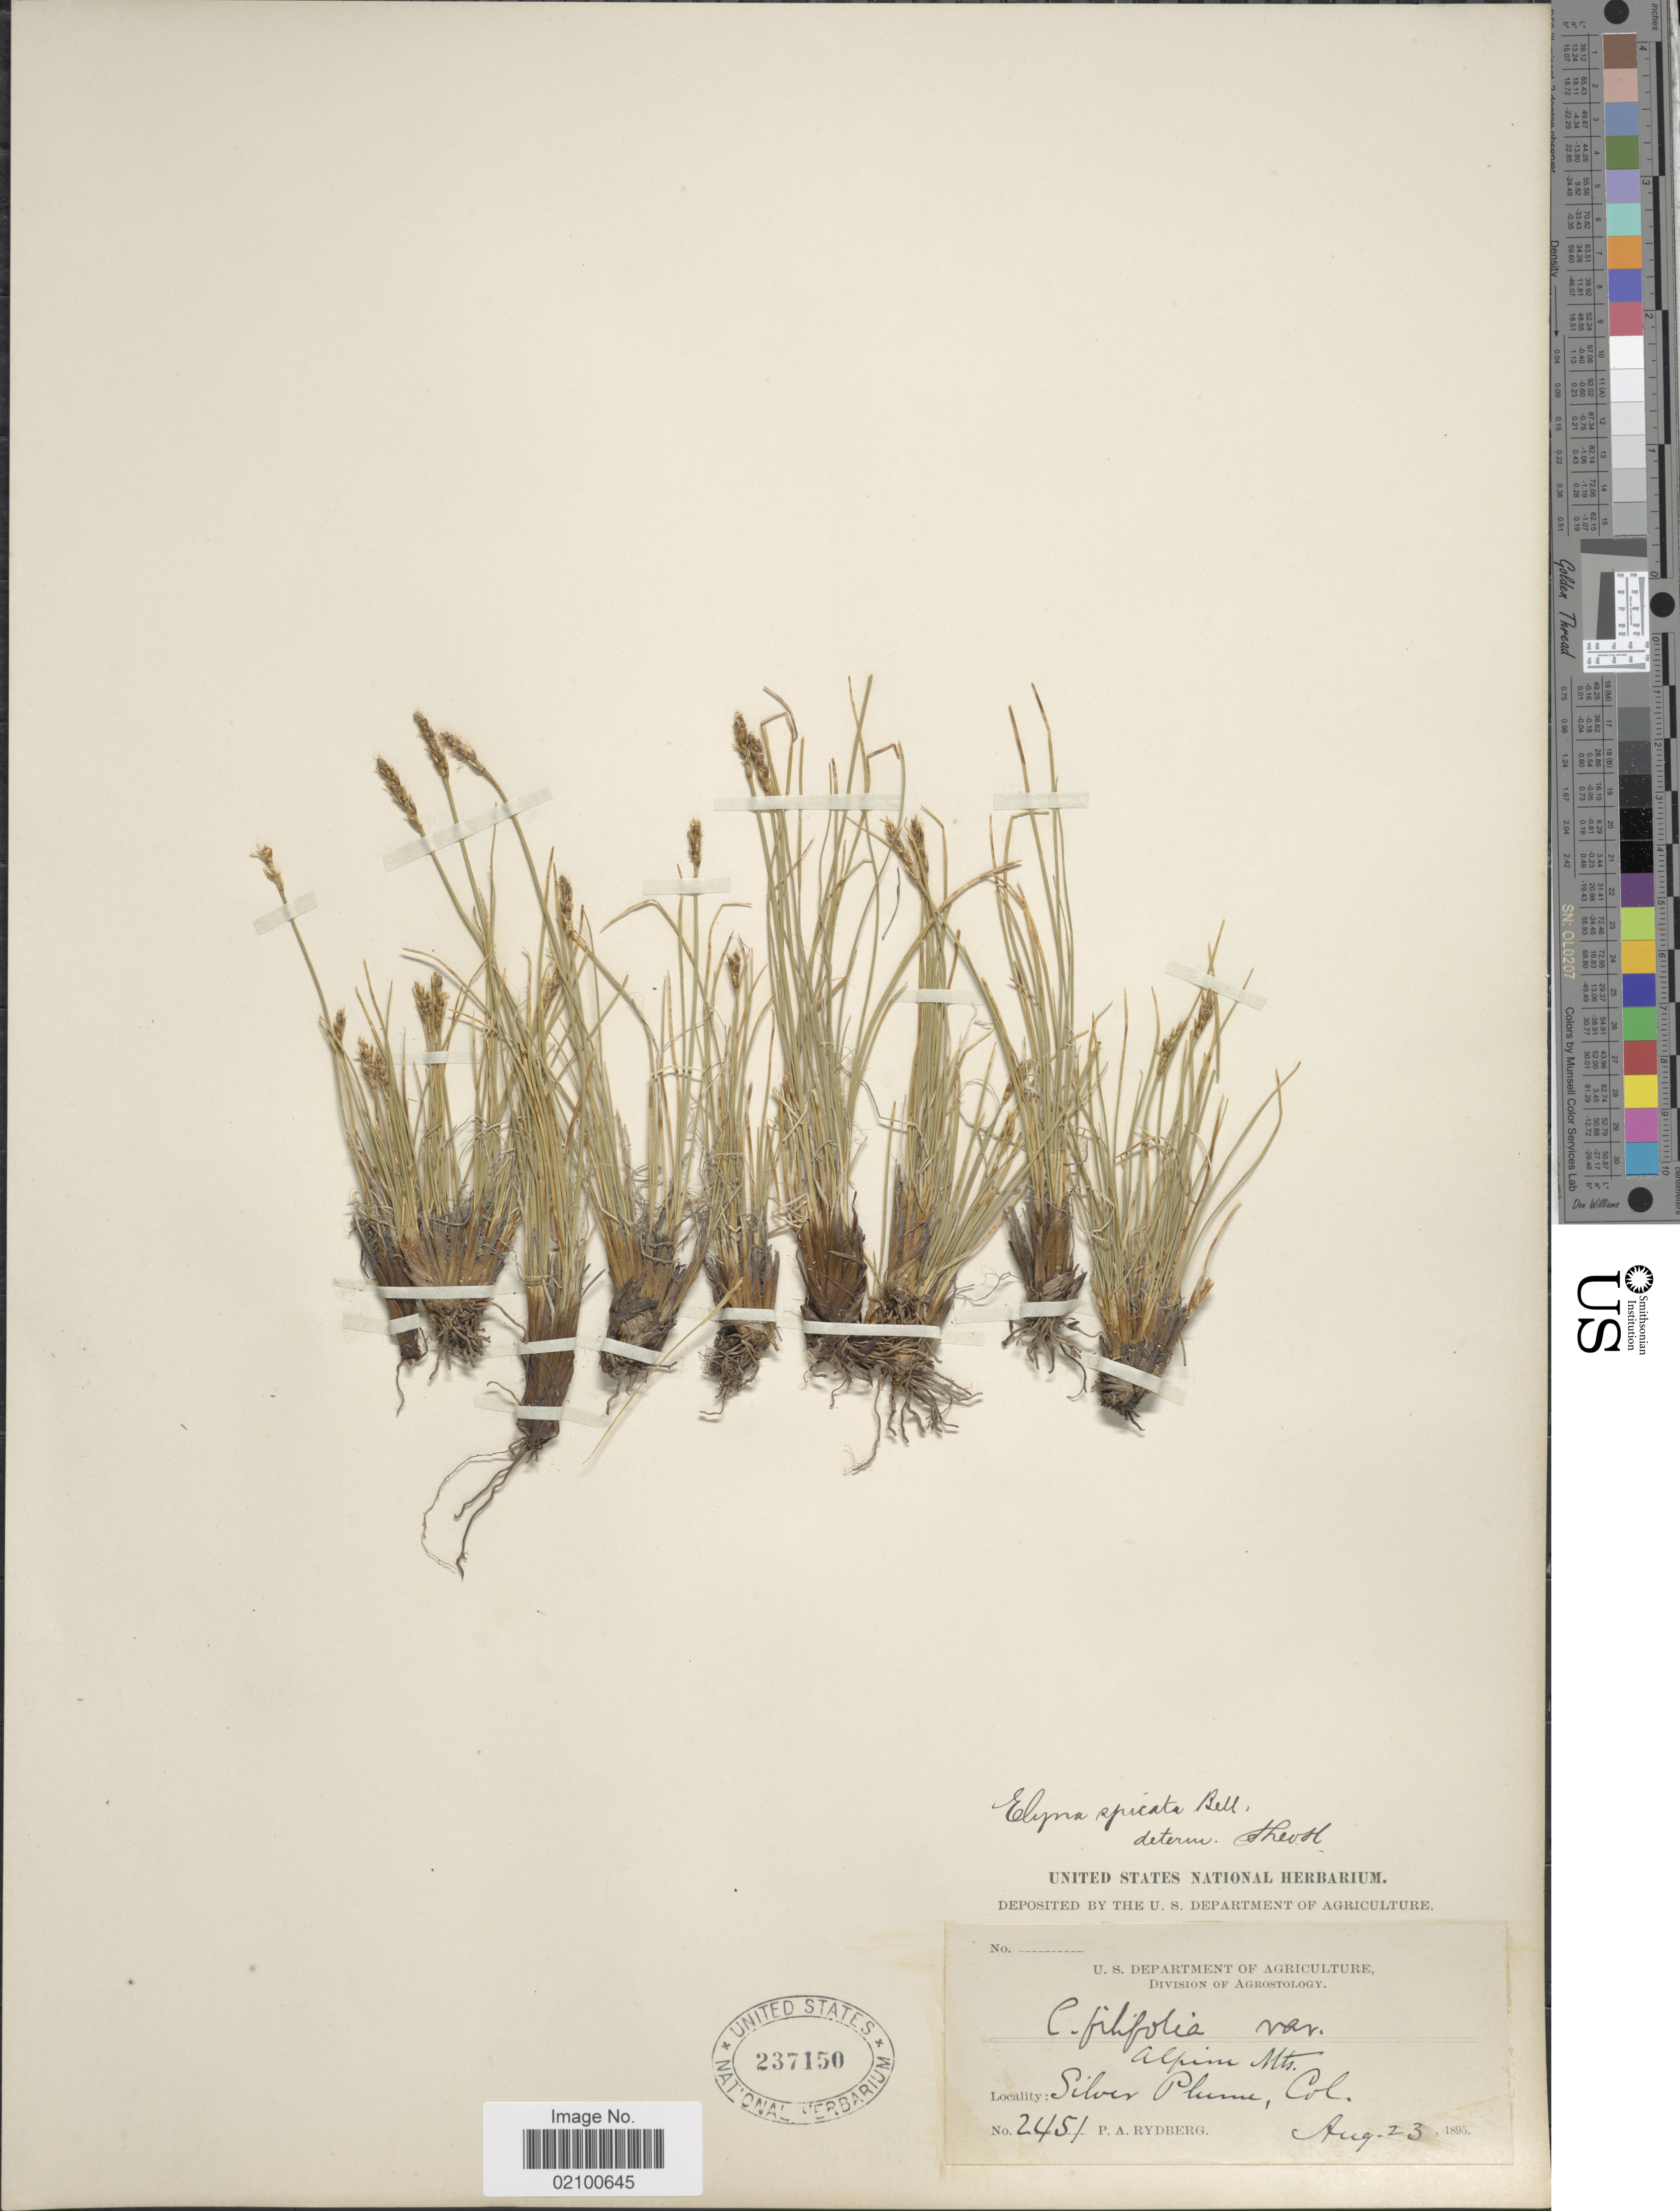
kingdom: Plantae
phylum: Tracheophyta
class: Liliopsida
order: Poales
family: Cyperaceae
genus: Carex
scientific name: Carex myosuroides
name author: Vill.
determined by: Strong, M. T., (US), Smithsonian Institution - National Museum of Natural History (UNITED STATES)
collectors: P. A. Rydberg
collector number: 2451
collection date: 1895-08-23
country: United States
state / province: Colorado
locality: Silver Plume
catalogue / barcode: US 237150